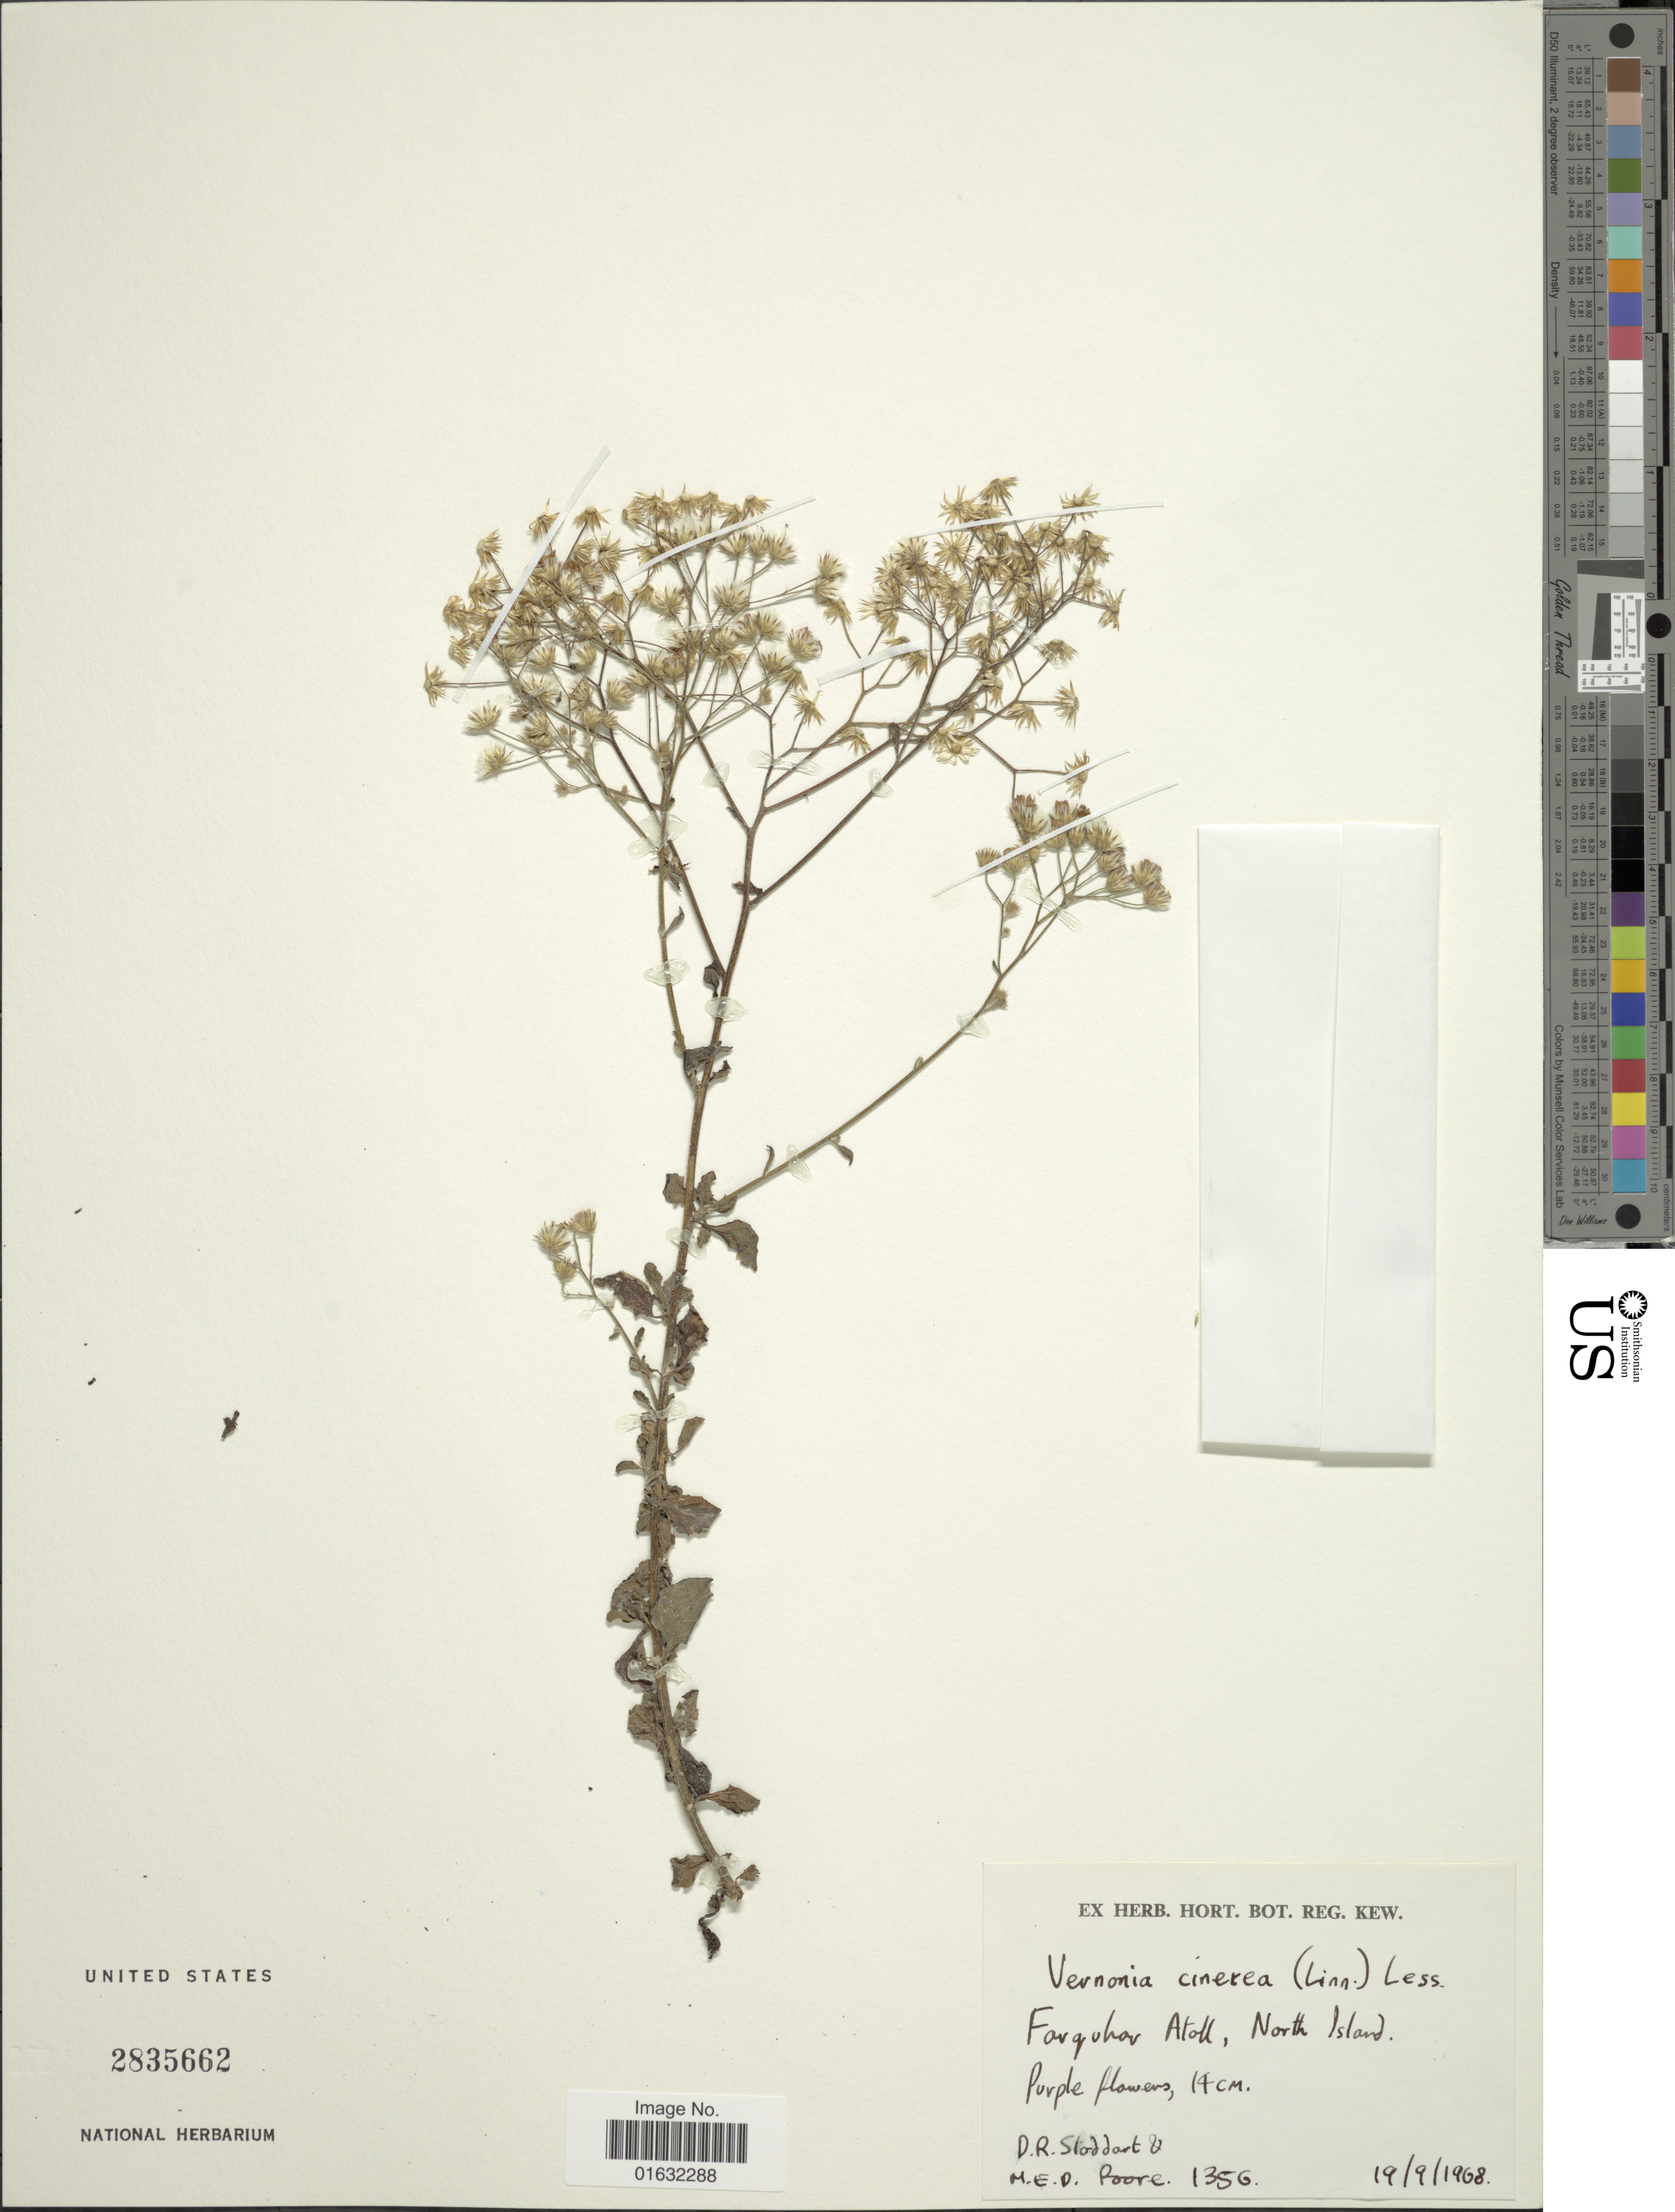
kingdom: Plantae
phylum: Tracheophyta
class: Magnoliopsida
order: Asterales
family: Asteraceae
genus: Cyanthillium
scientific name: Cyanthillium cinereum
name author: (L.) H. Rob.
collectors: D. R. Stoddart & M. E. D. Poore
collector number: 1356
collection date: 1968-09-19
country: Seychelles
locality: Fargahor Atoll, North Island [interpreted]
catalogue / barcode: US 2835662